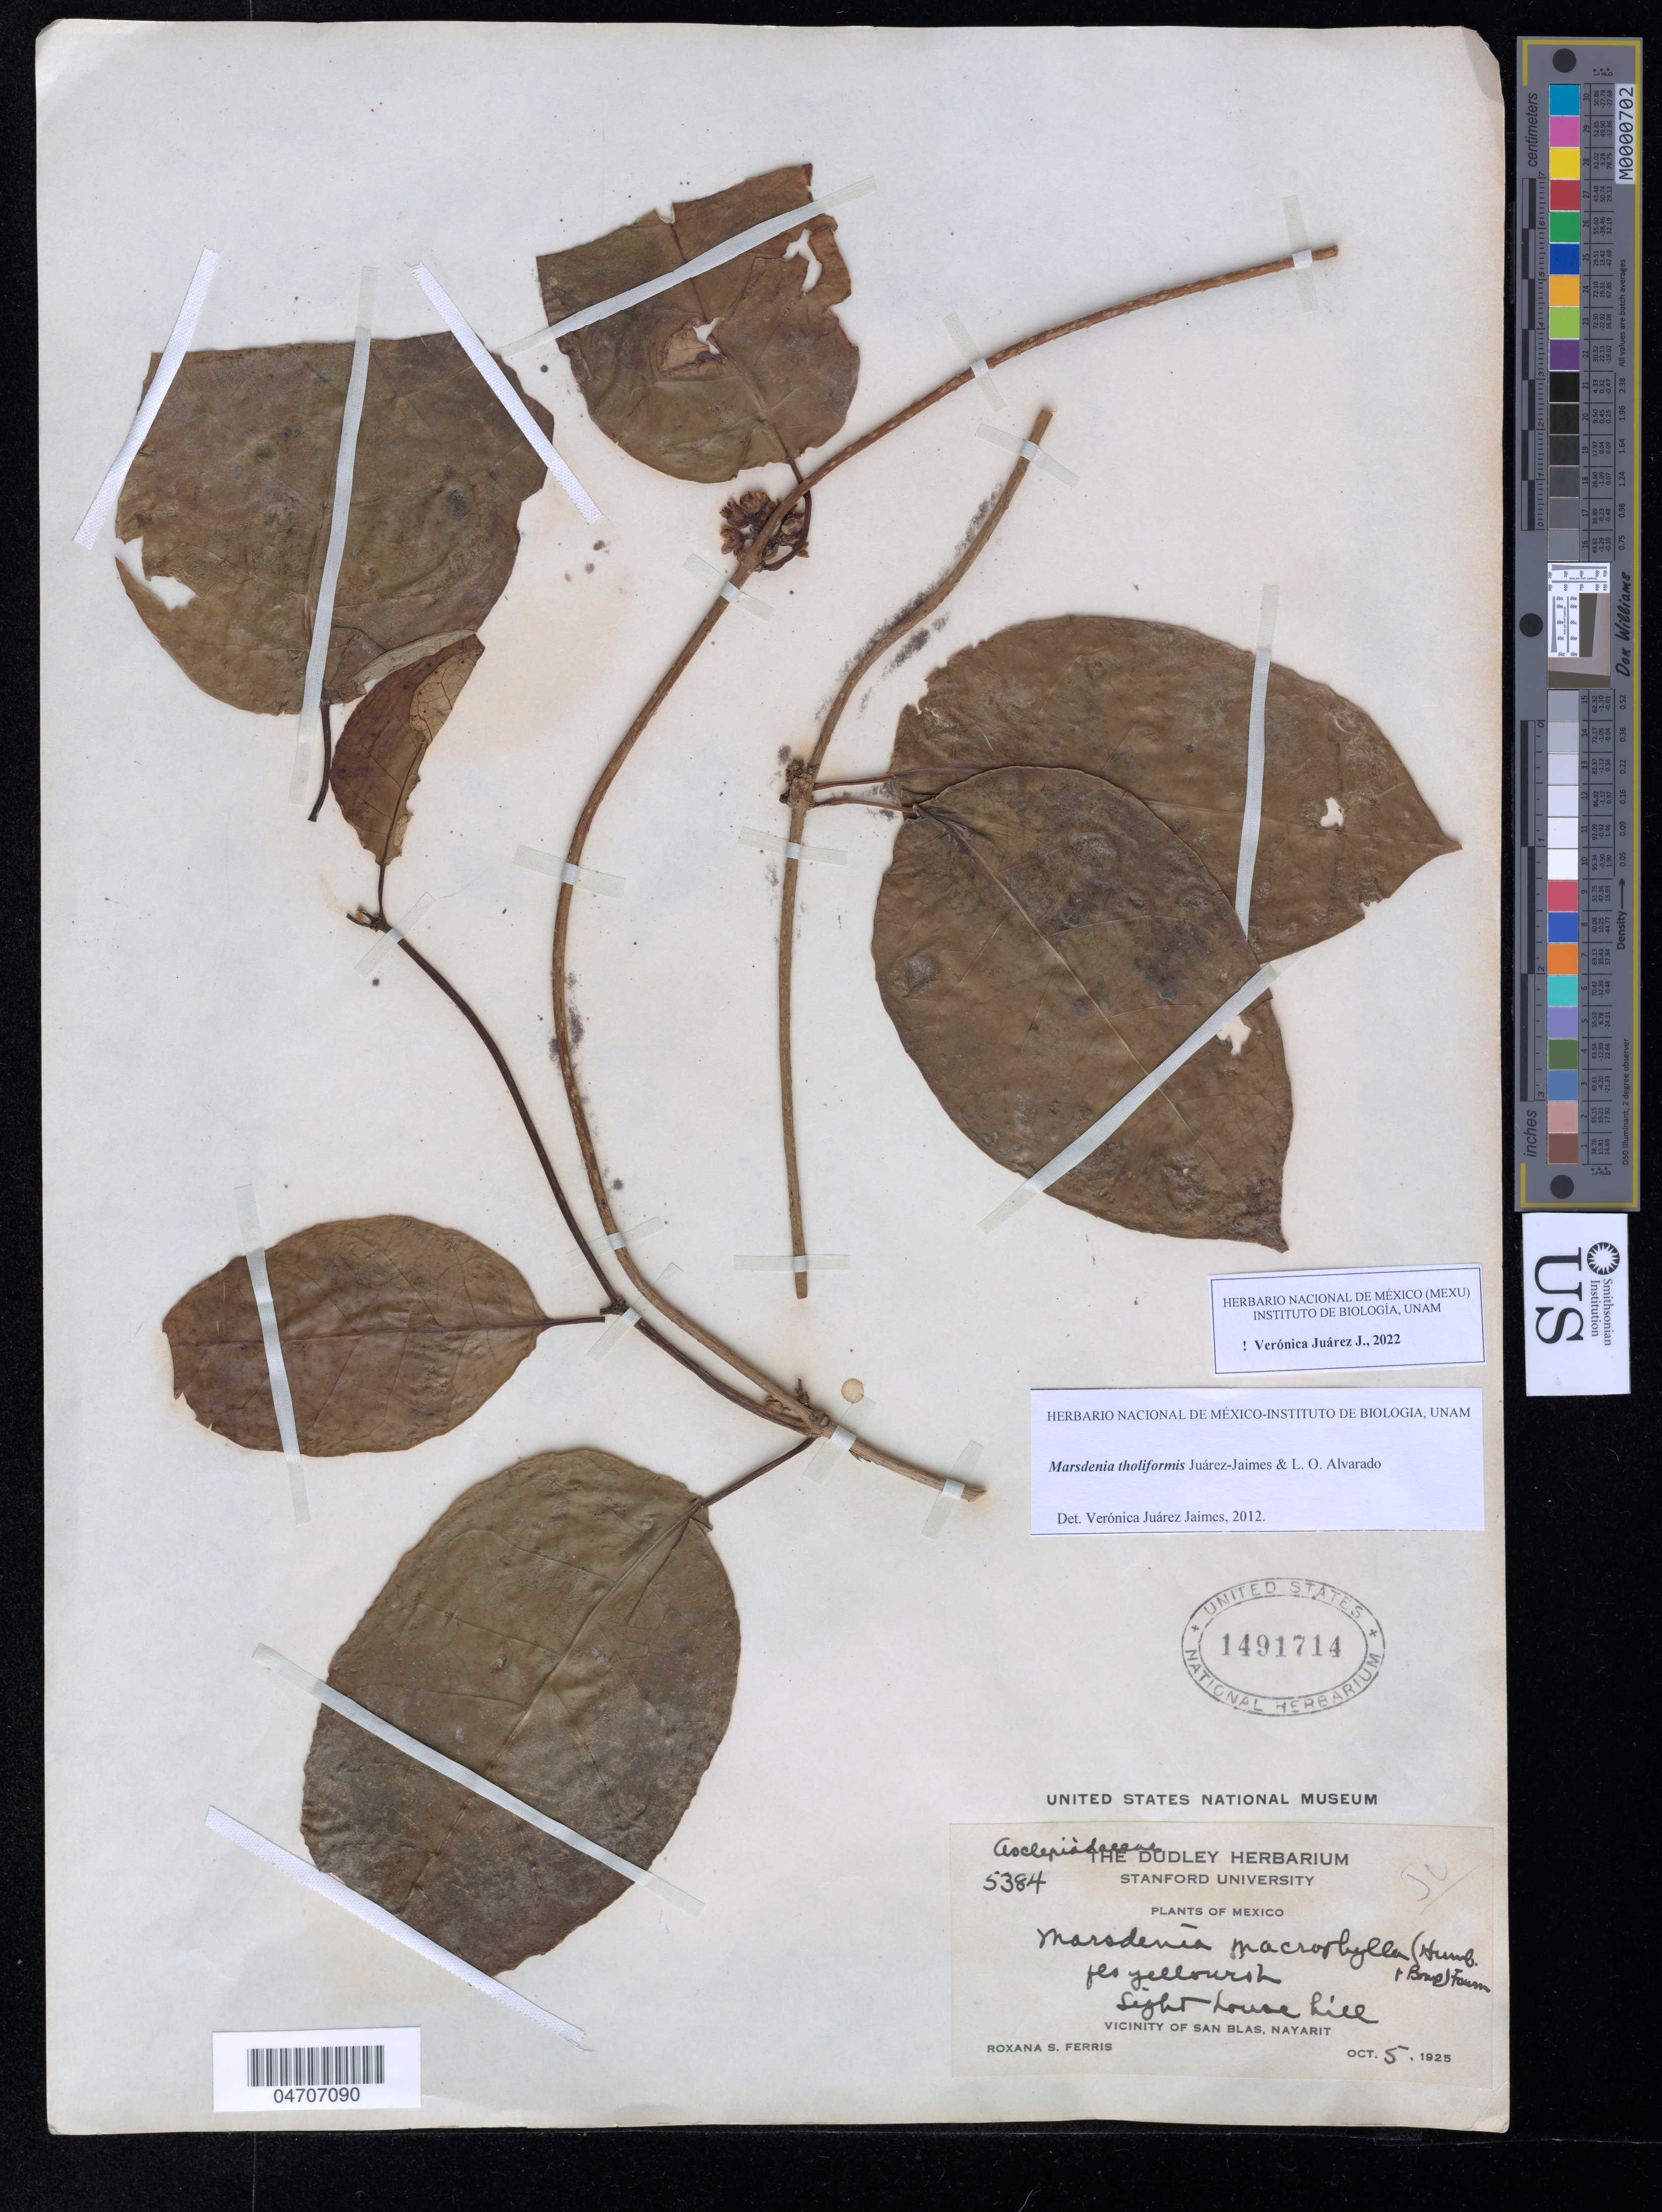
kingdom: Plantae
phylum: Tracheophyta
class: Magnoliopsida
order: Gentianales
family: Apocynaceae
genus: Marsdenia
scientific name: Marsdenia veronicae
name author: W.D. Stevens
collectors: R. S. Ferris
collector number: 5384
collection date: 1925-10-05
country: Mexico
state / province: Nayarit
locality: Lighthouse hill. Vicinity of San Blas.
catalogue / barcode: US 1491714